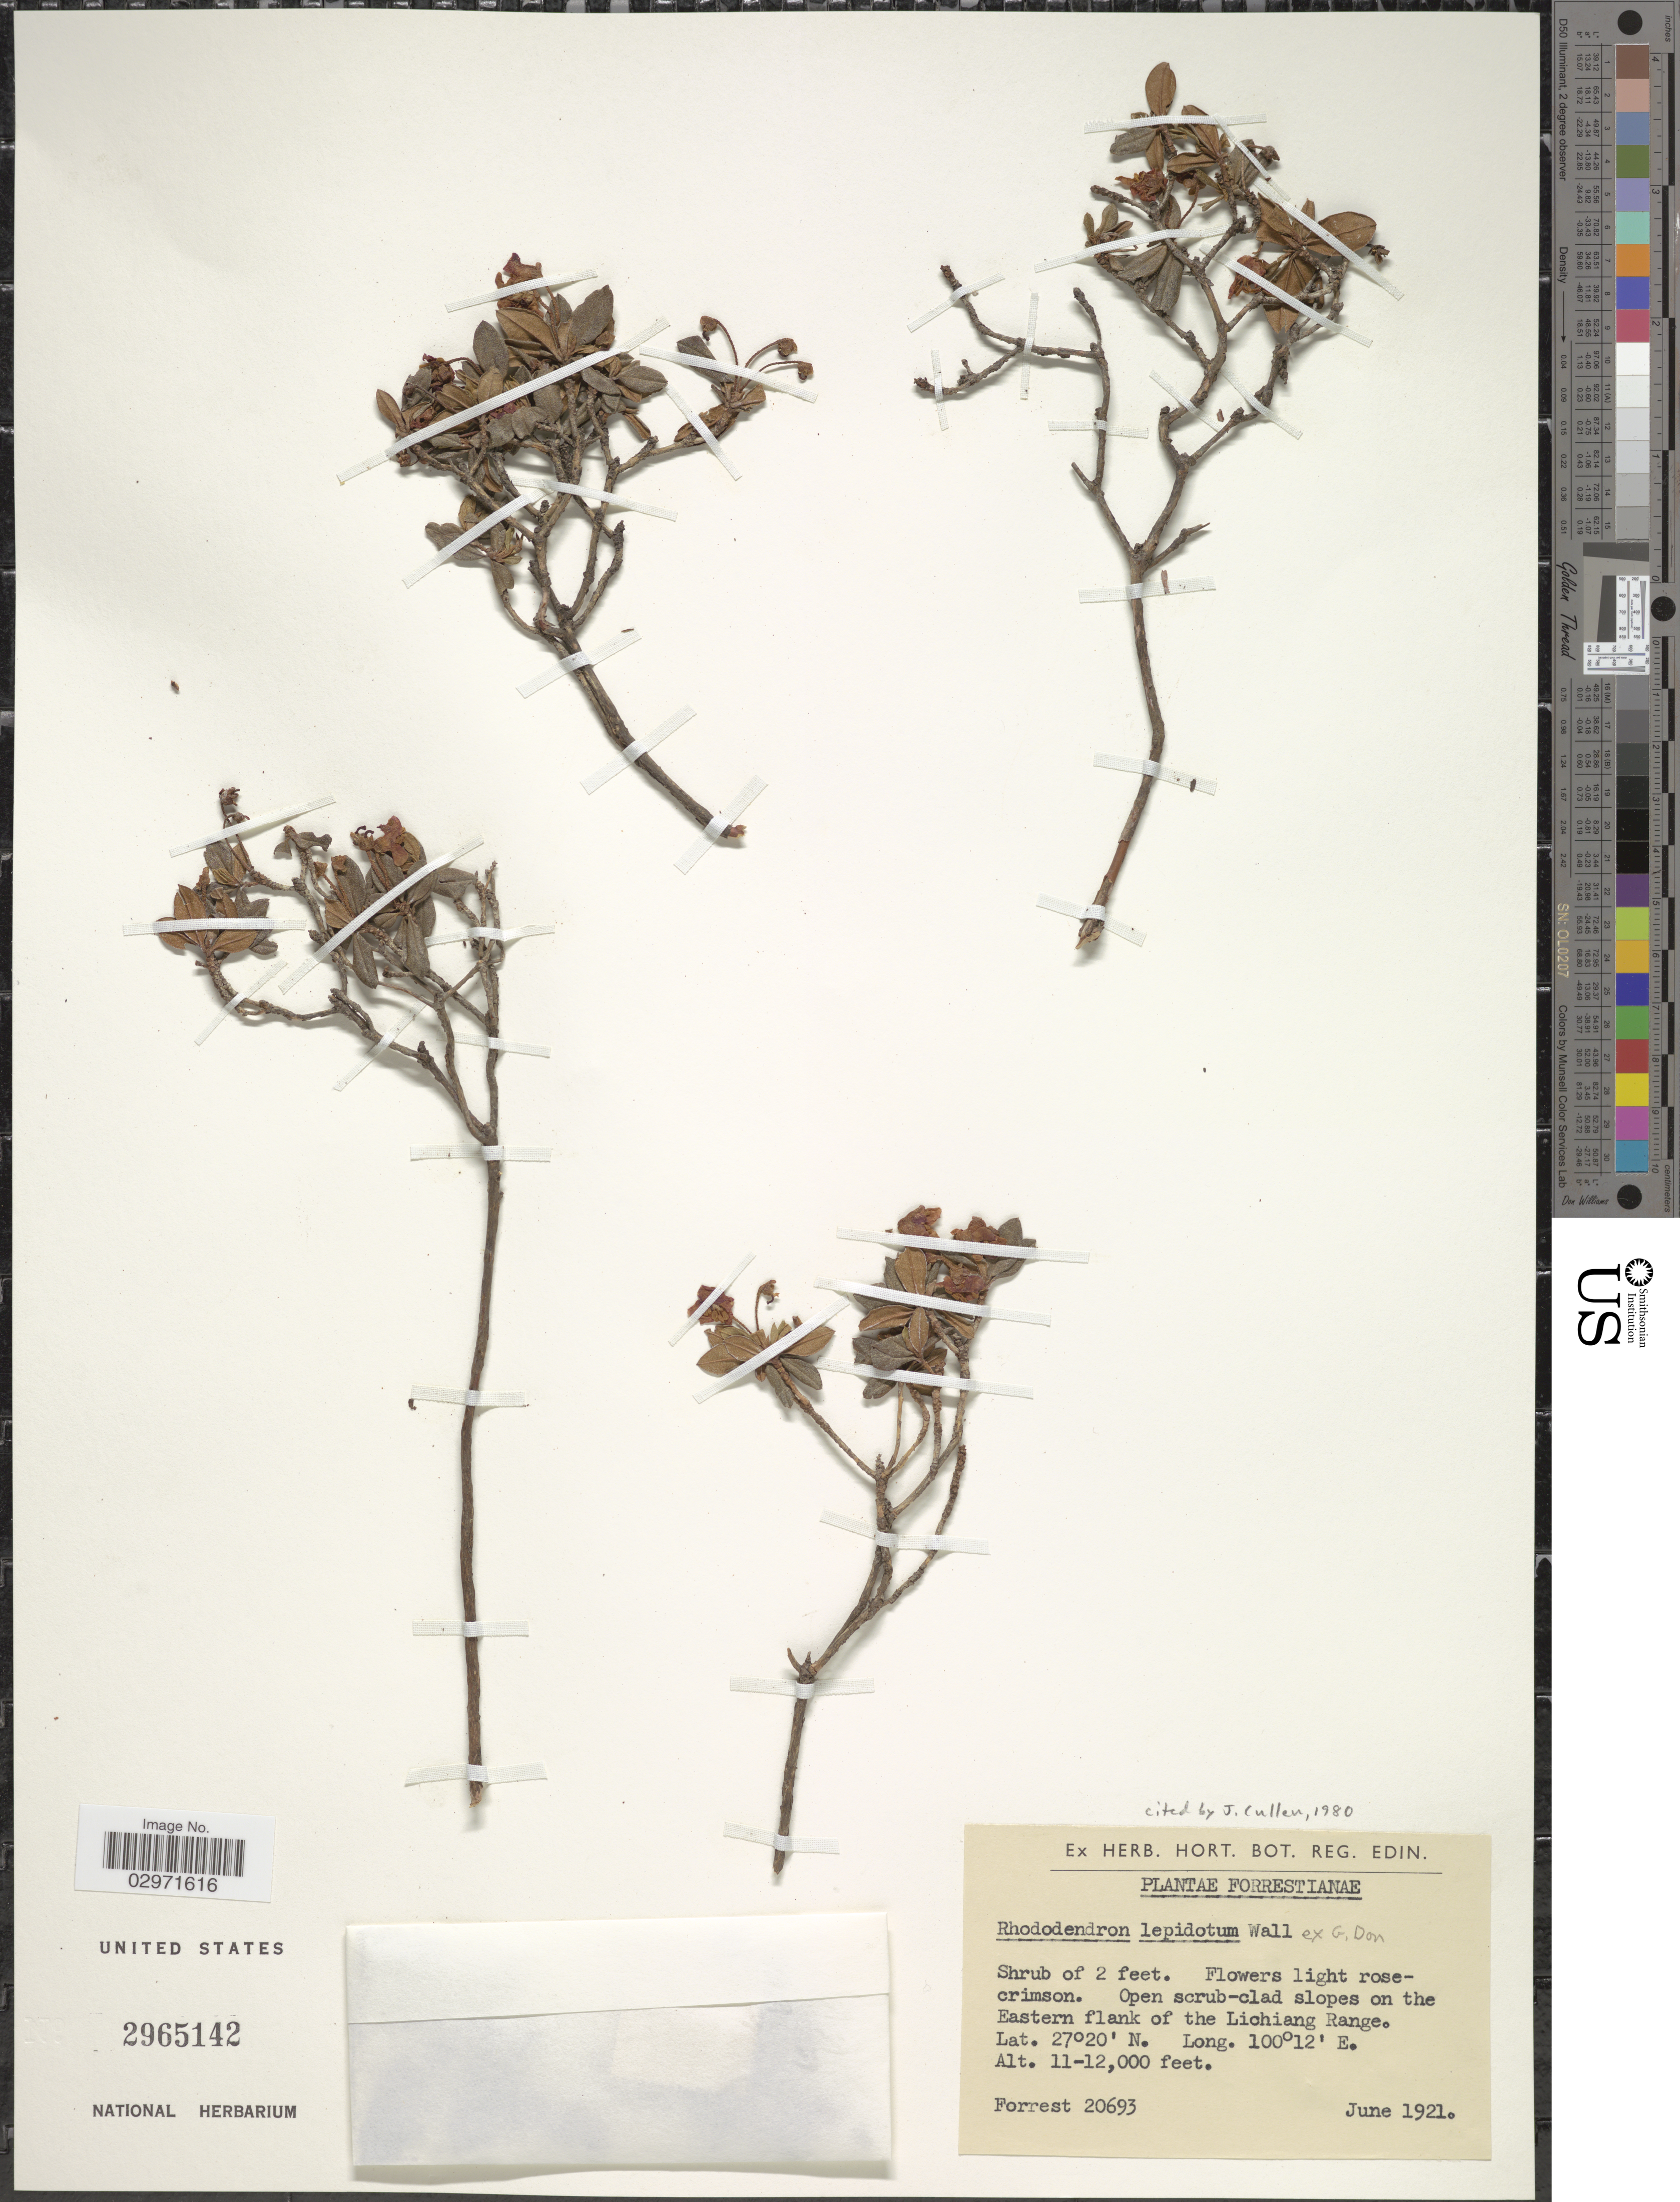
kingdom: Plantae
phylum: Tracheophyta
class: Magnoliopsida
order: Ericales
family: Ericaceae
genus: Rhododendron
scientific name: Rhododendron lepidotum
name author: Wall. ex G. Don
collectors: -. Forrest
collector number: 20693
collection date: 1921-06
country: China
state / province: Yunnan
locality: On the Eastern flank of the Lichiang Range.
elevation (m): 3353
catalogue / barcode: US 2965142